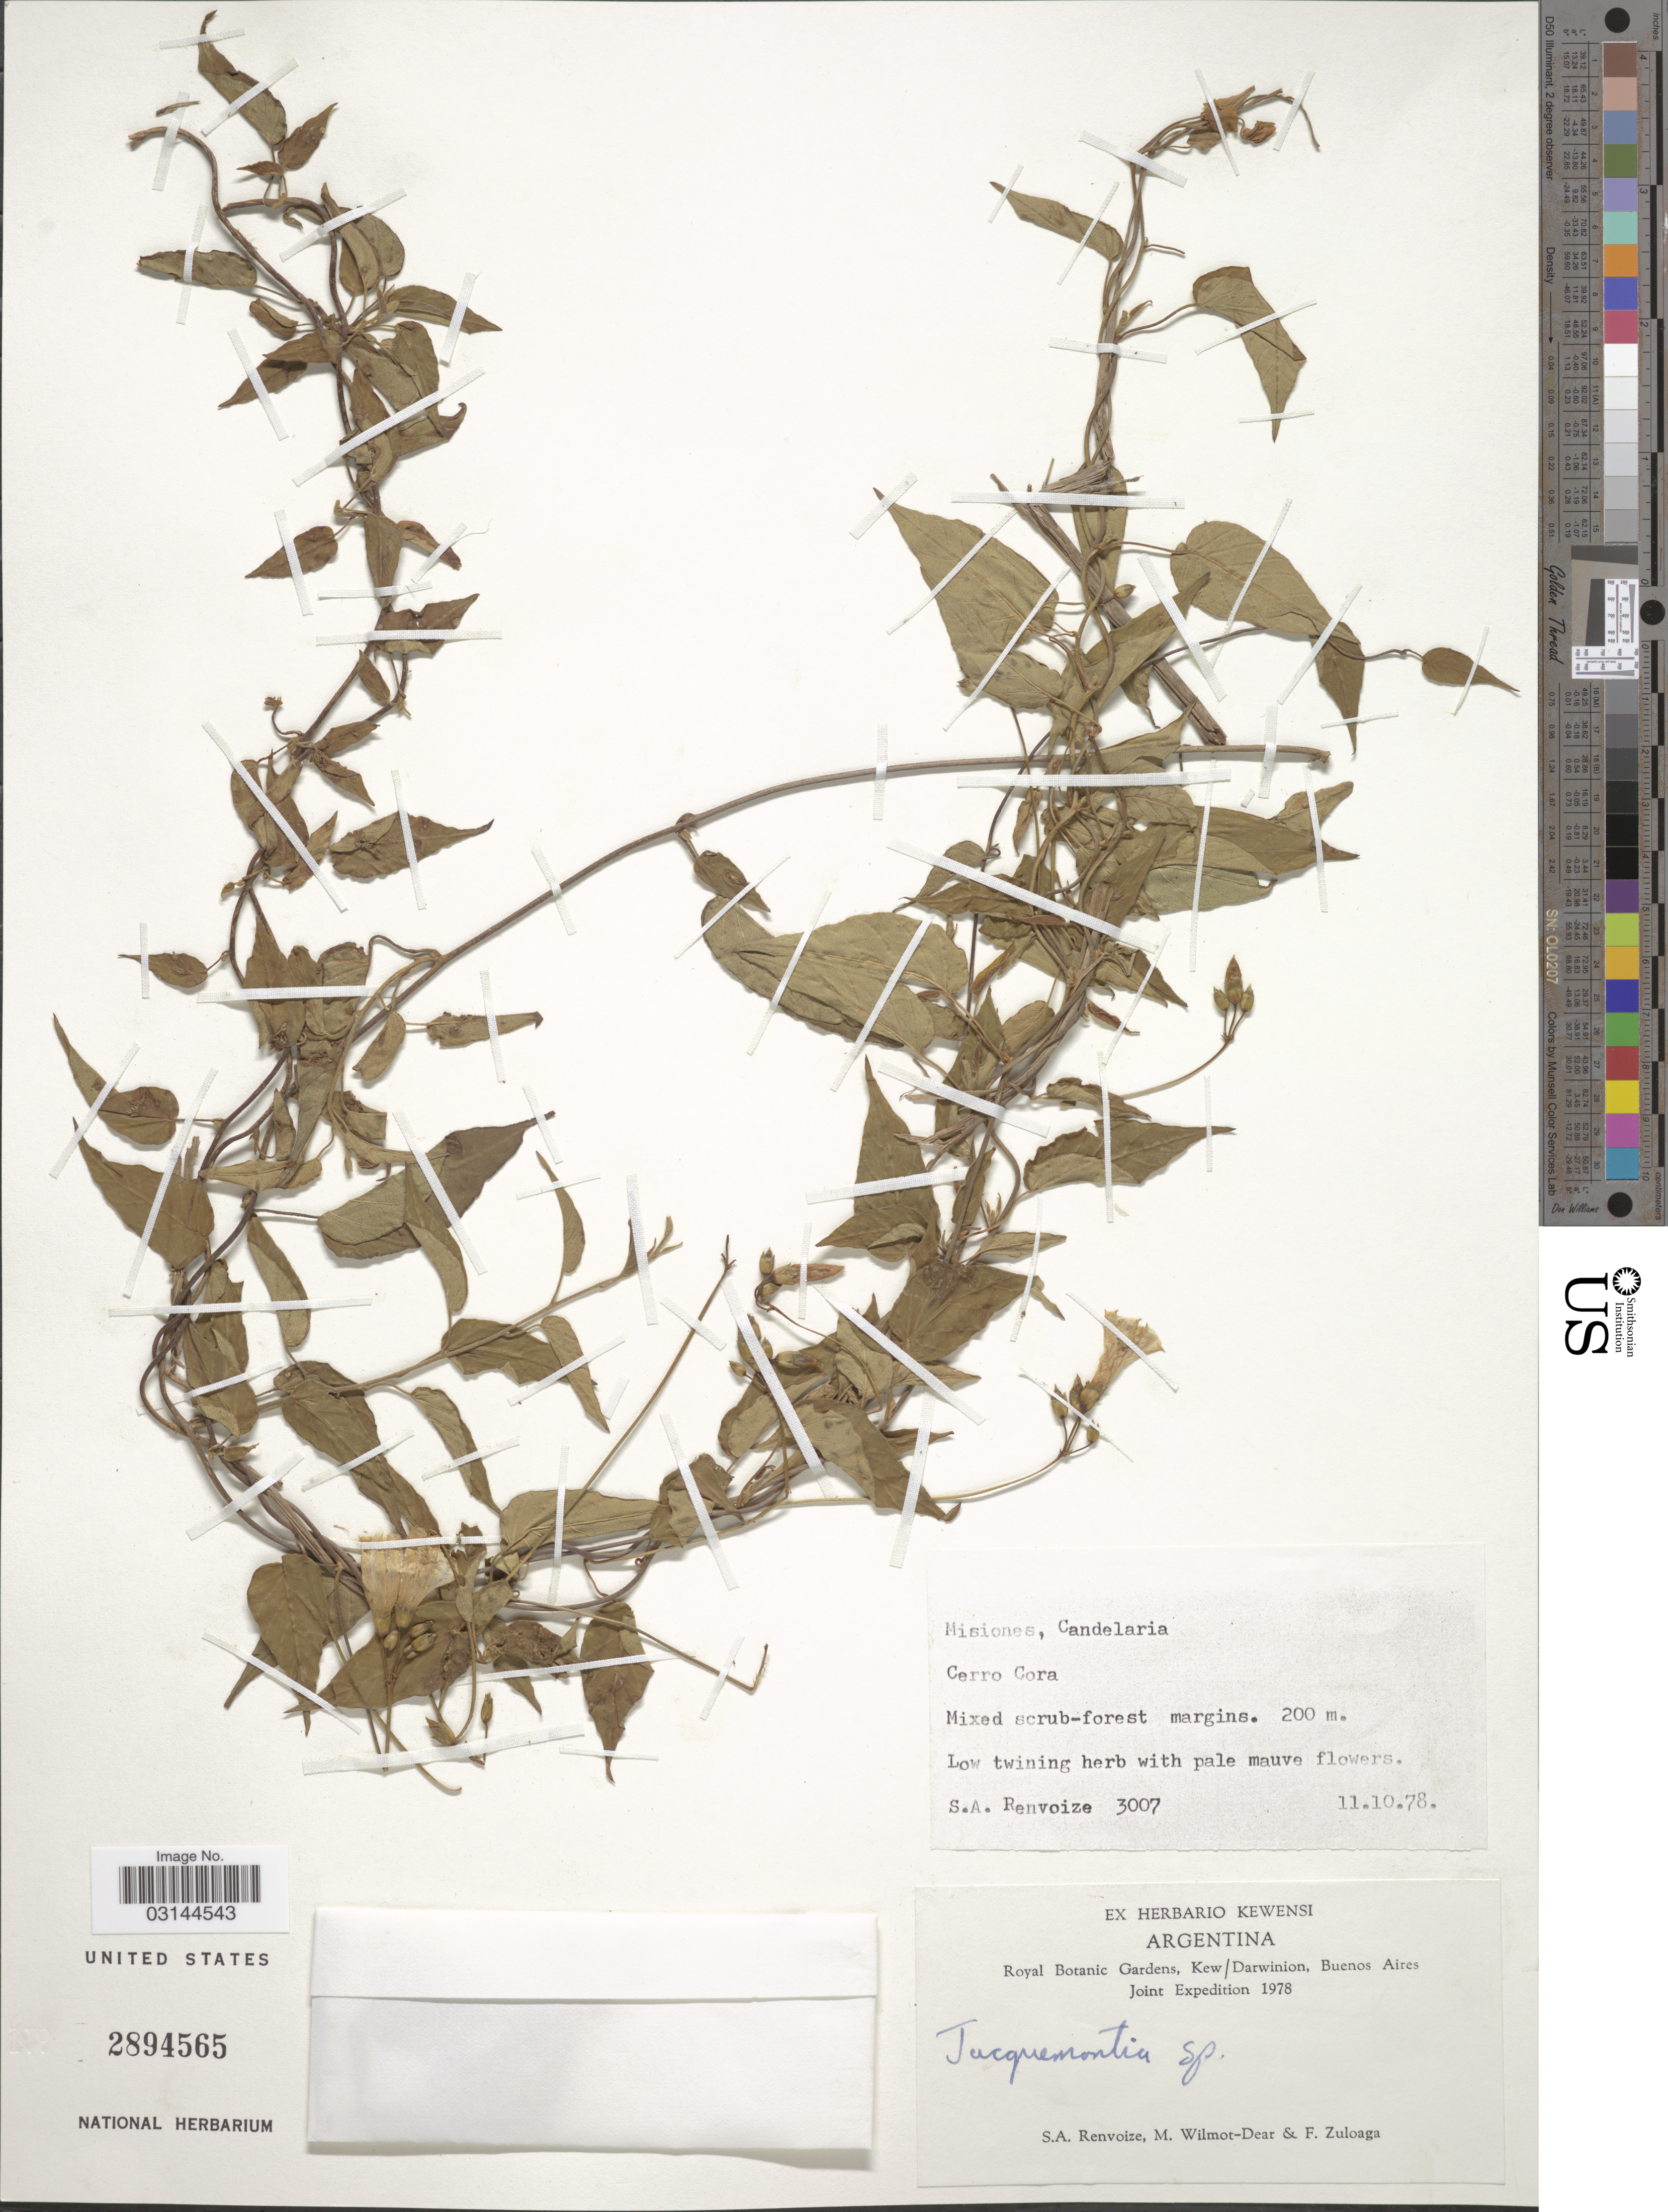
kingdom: Plantae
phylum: Tracheophyta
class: Magnoliopsida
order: Solanales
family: Convolvulaceae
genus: Jacquemontia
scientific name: Jacquemontia sp.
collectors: S. A. Renvoize, M. Wilmot-Dear & F. Zuloaga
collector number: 3007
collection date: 1978-10-11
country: Argentina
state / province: Misiones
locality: Candelaria. Cerro Cora.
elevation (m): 200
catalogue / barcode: US 2894565